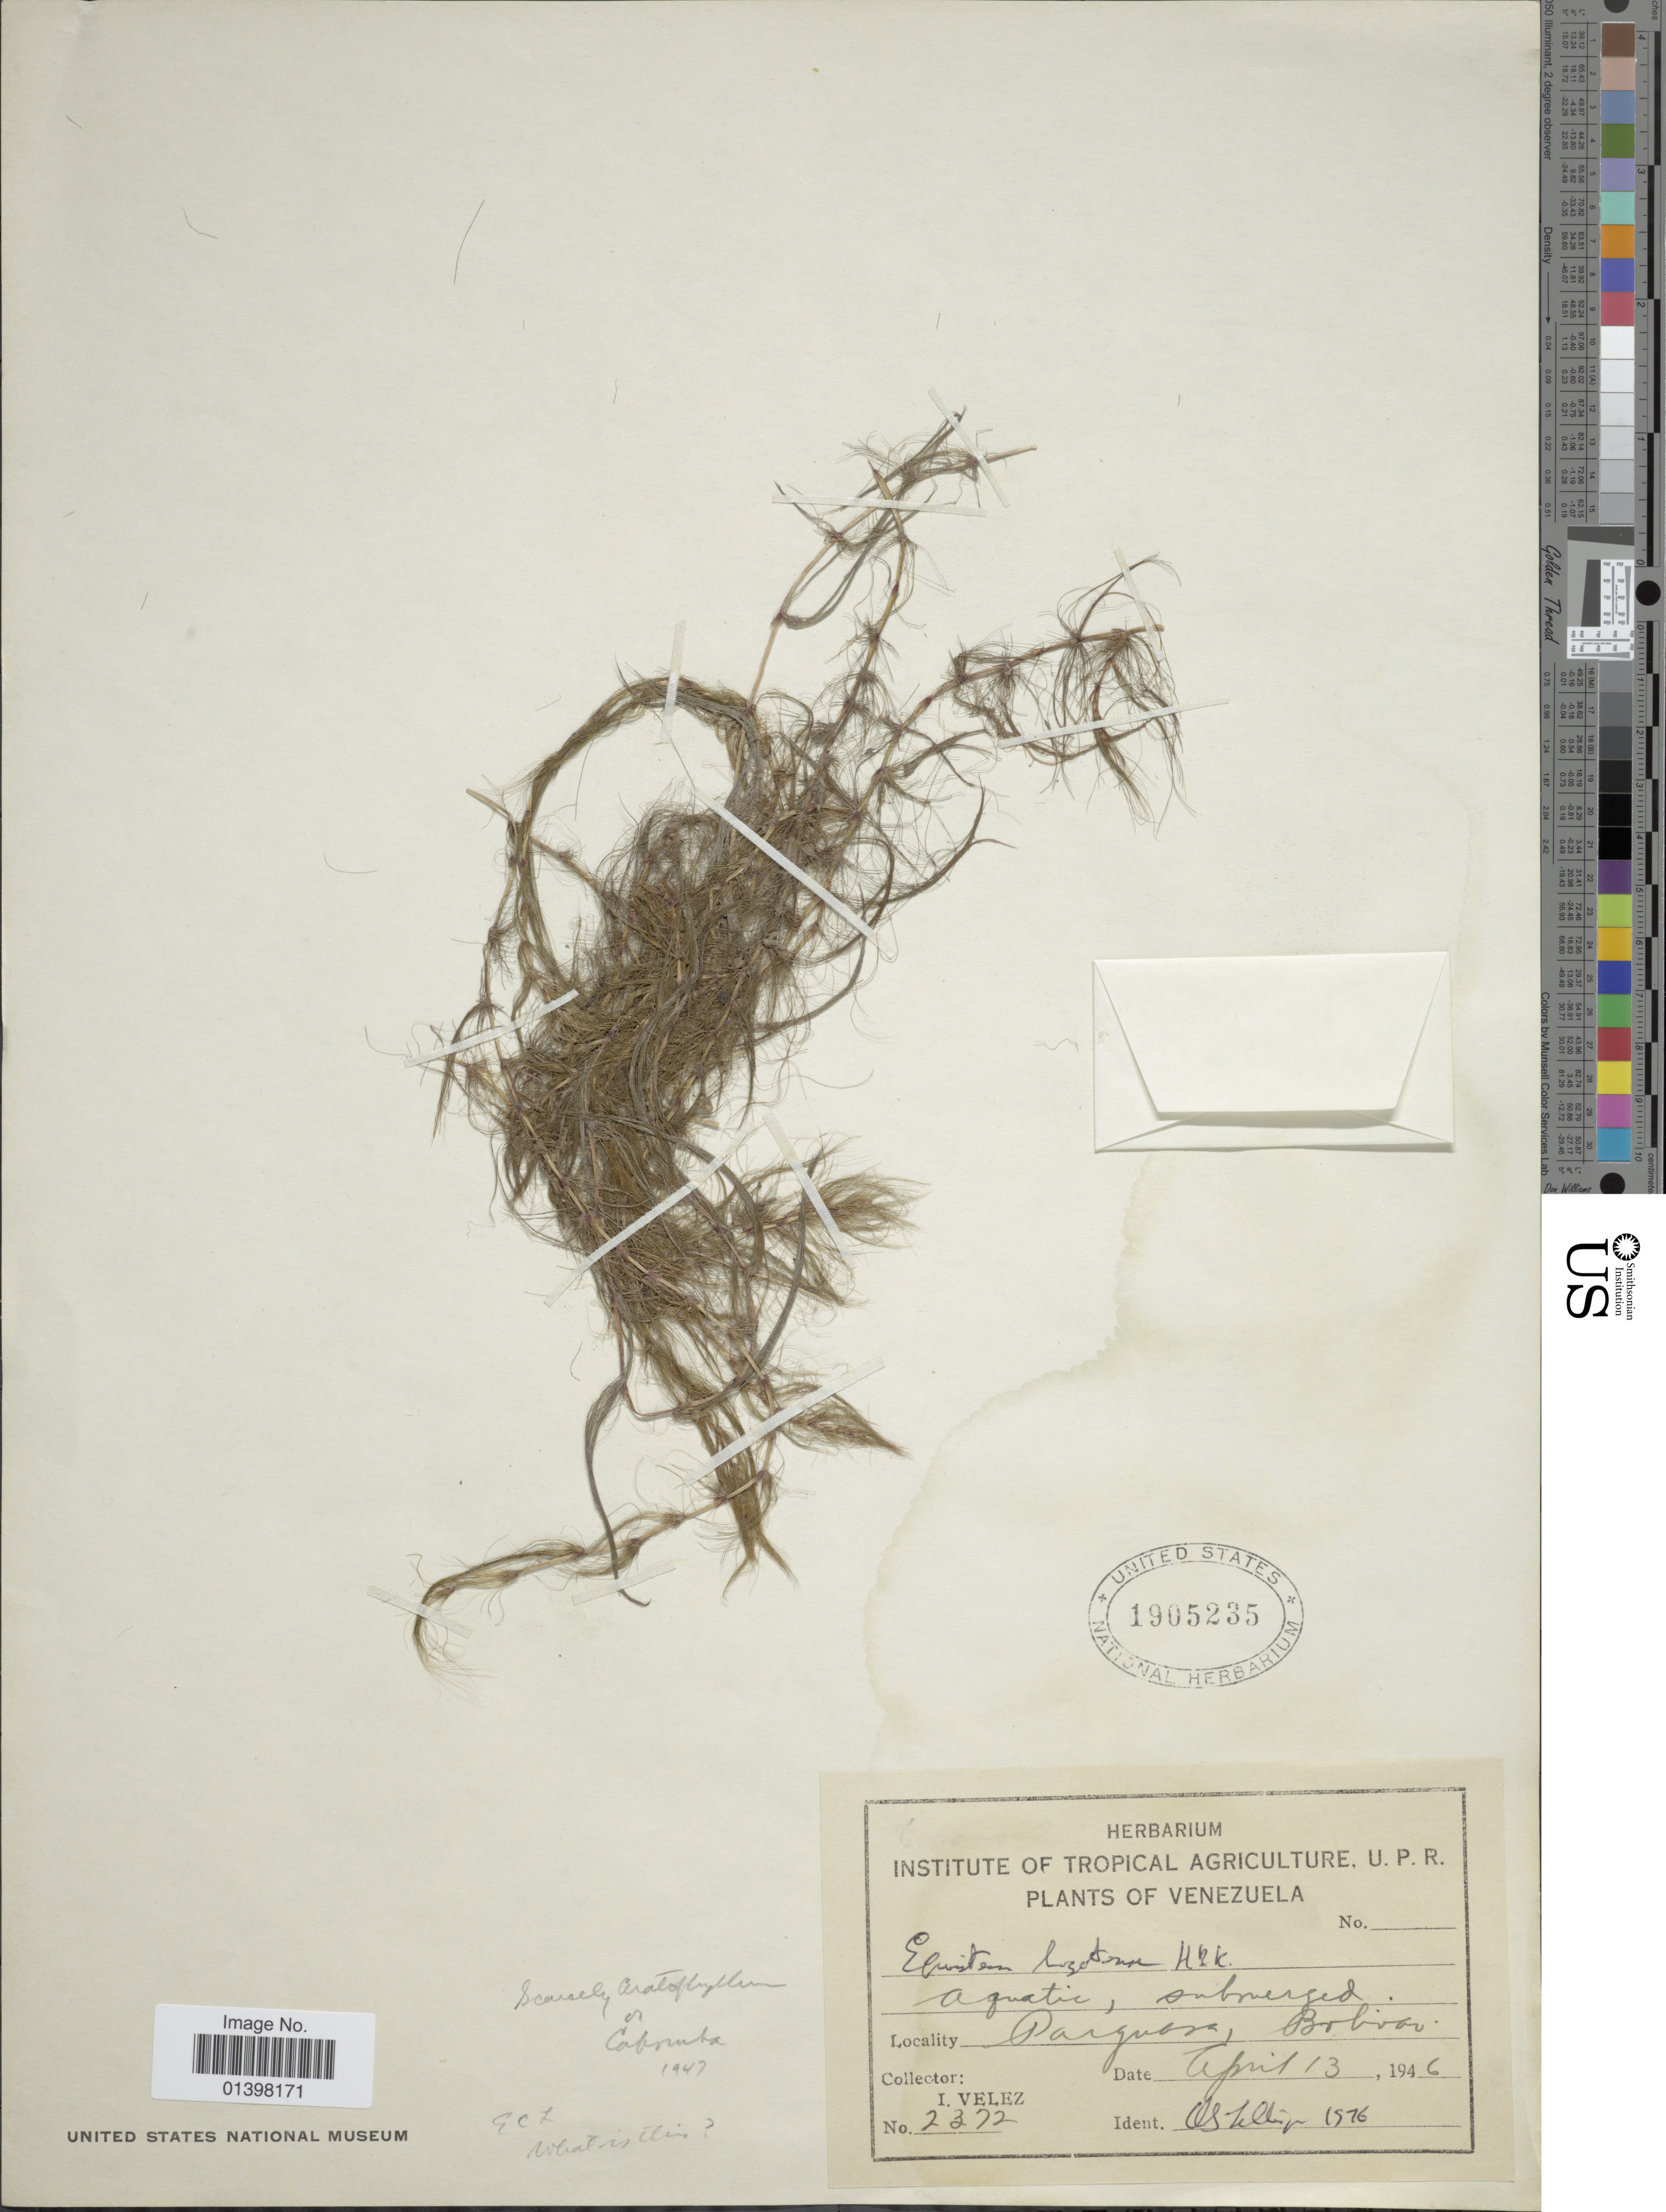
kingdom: Plantae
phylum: Tracheophyta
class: Polypodiopsida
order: Equisetales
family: Equisetaceae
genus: Equisetum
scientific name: Equisetum bogotense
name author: Kunth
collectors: I. Velez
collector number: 2372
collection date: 1946-04-13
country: Venezuela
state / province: Bolivar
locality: Aquatic, submerged, Parguasa [interpreted]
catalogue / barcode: US 1905235